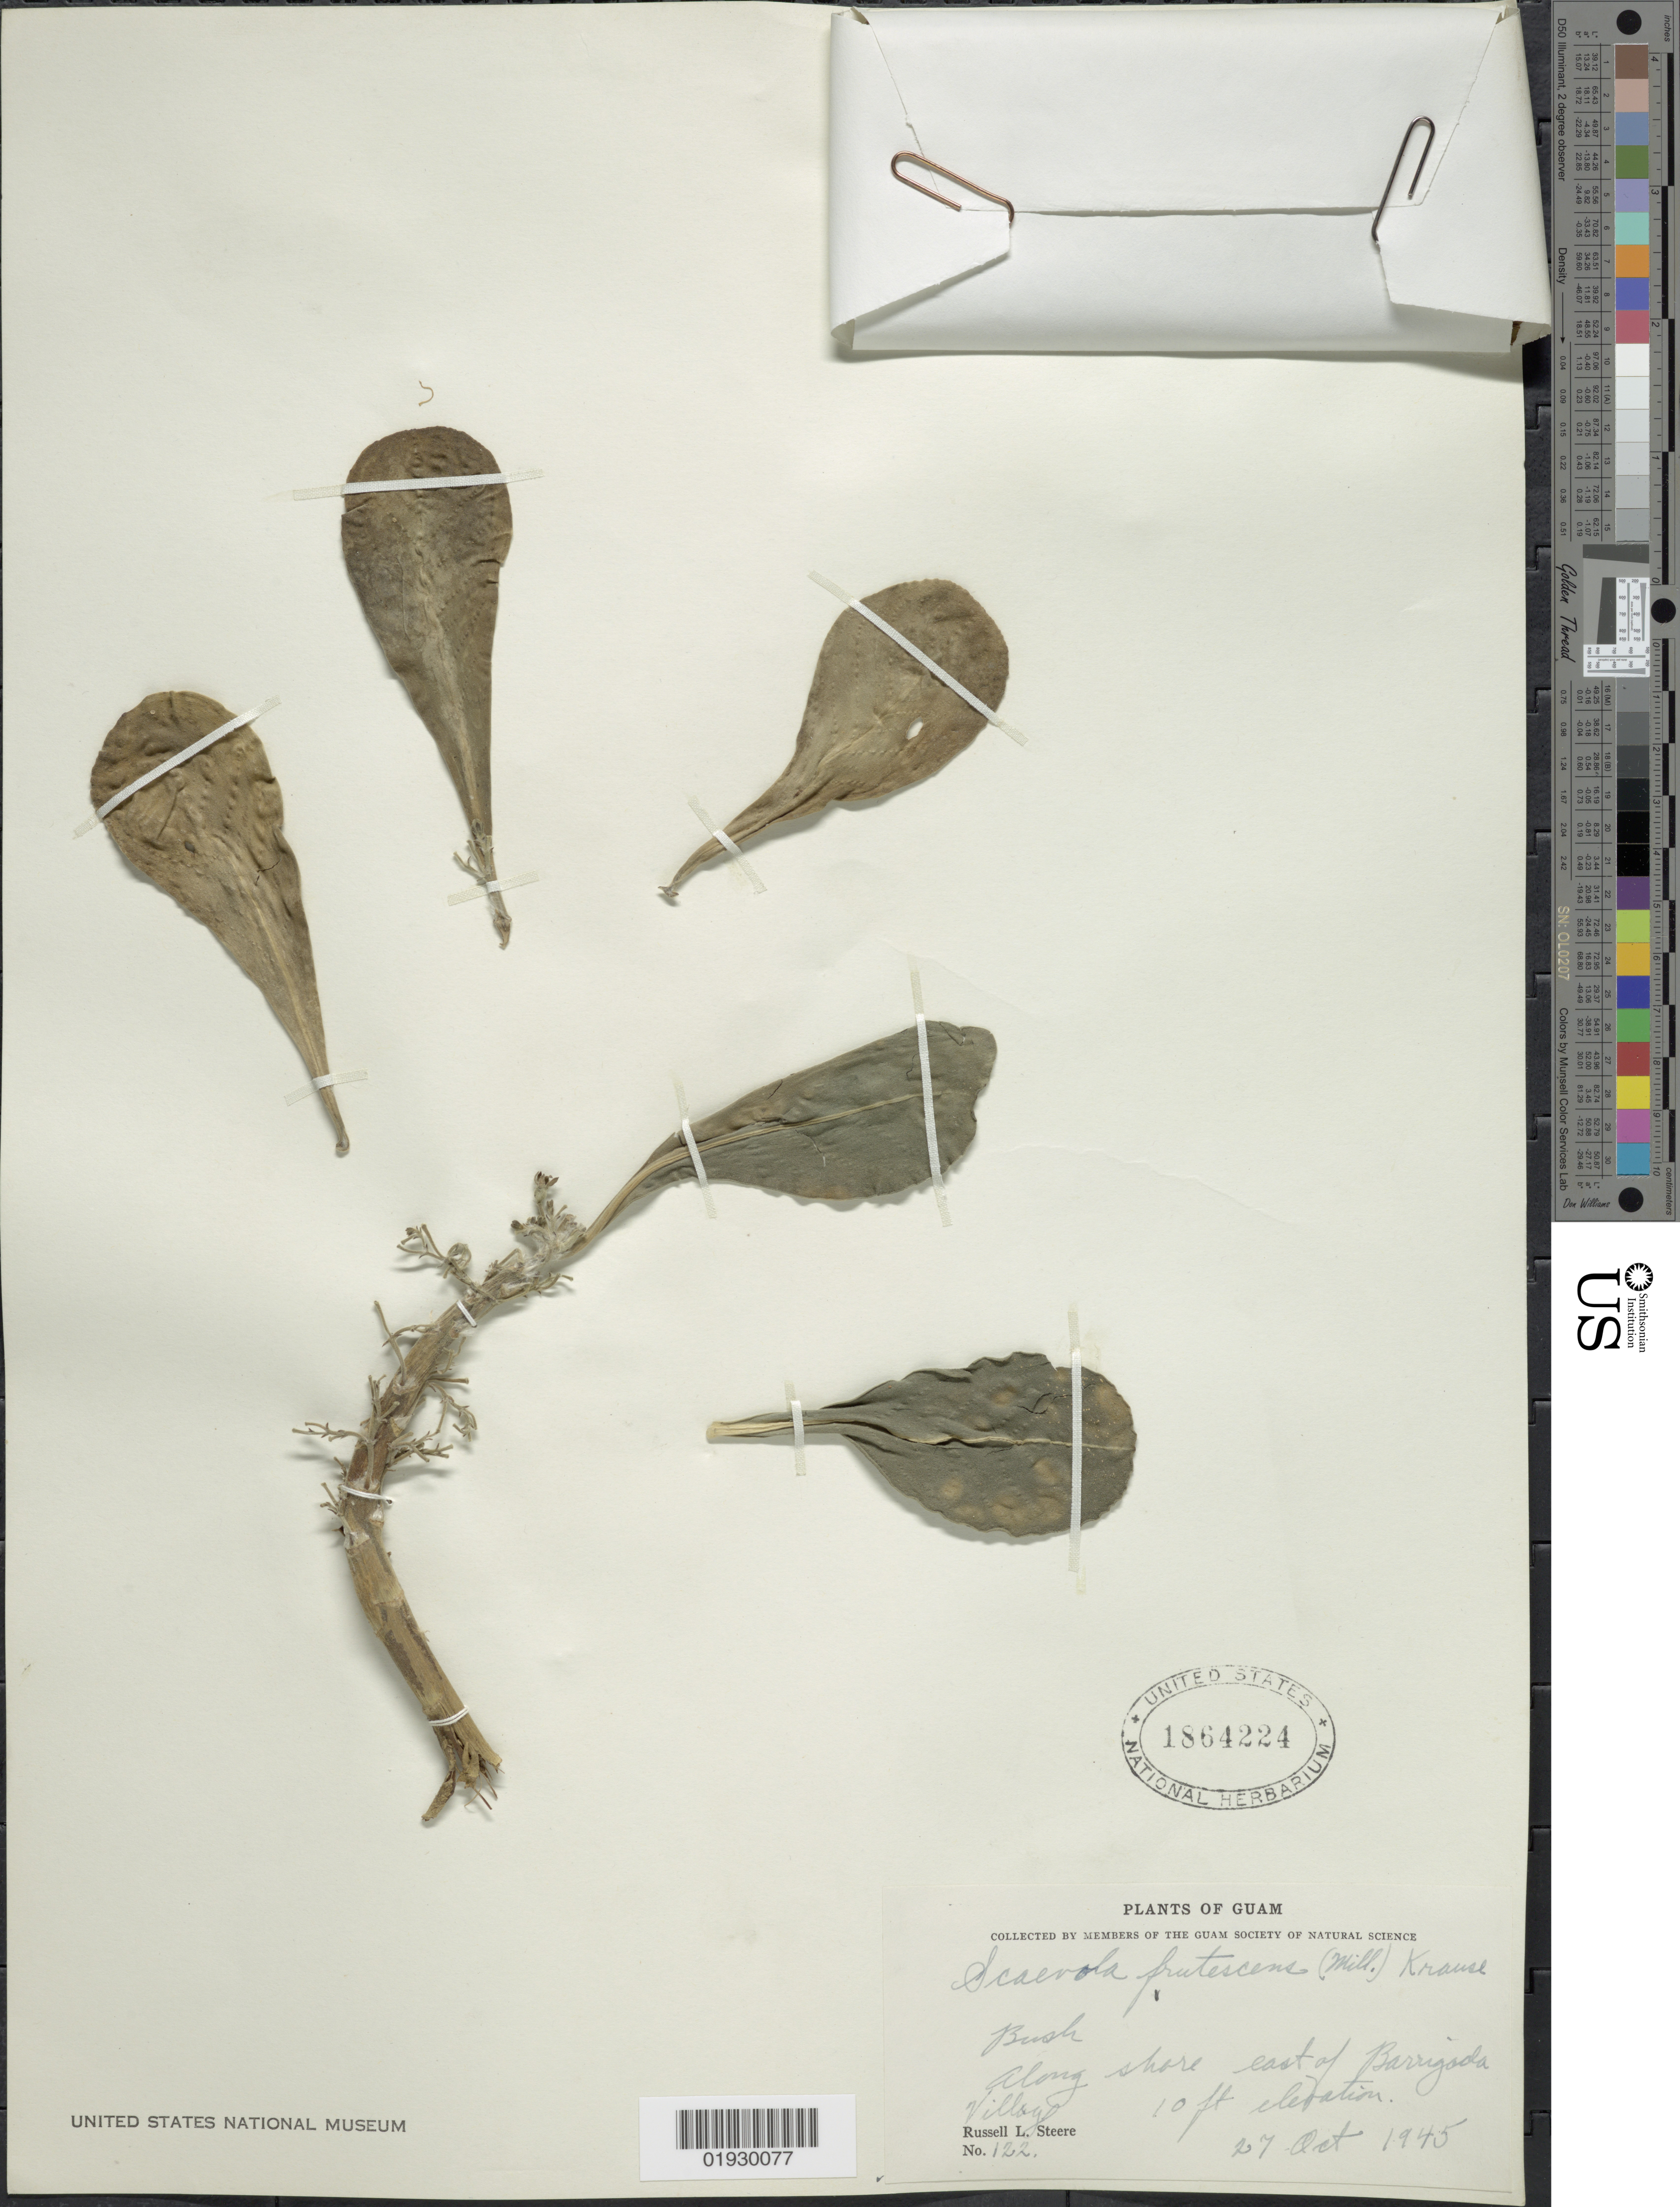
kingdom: Plantae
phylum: Tracheophyta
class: Magnoliopsida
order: Asterales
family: Goodeniaceae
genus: Scaevola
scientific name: Scaevola sericea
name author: Vahl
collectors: R. L. Steere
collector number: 122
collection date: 1945-10-27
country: Guam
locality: Along shore east of Barrigoda Village.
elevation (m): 3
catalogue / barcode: US 1864224